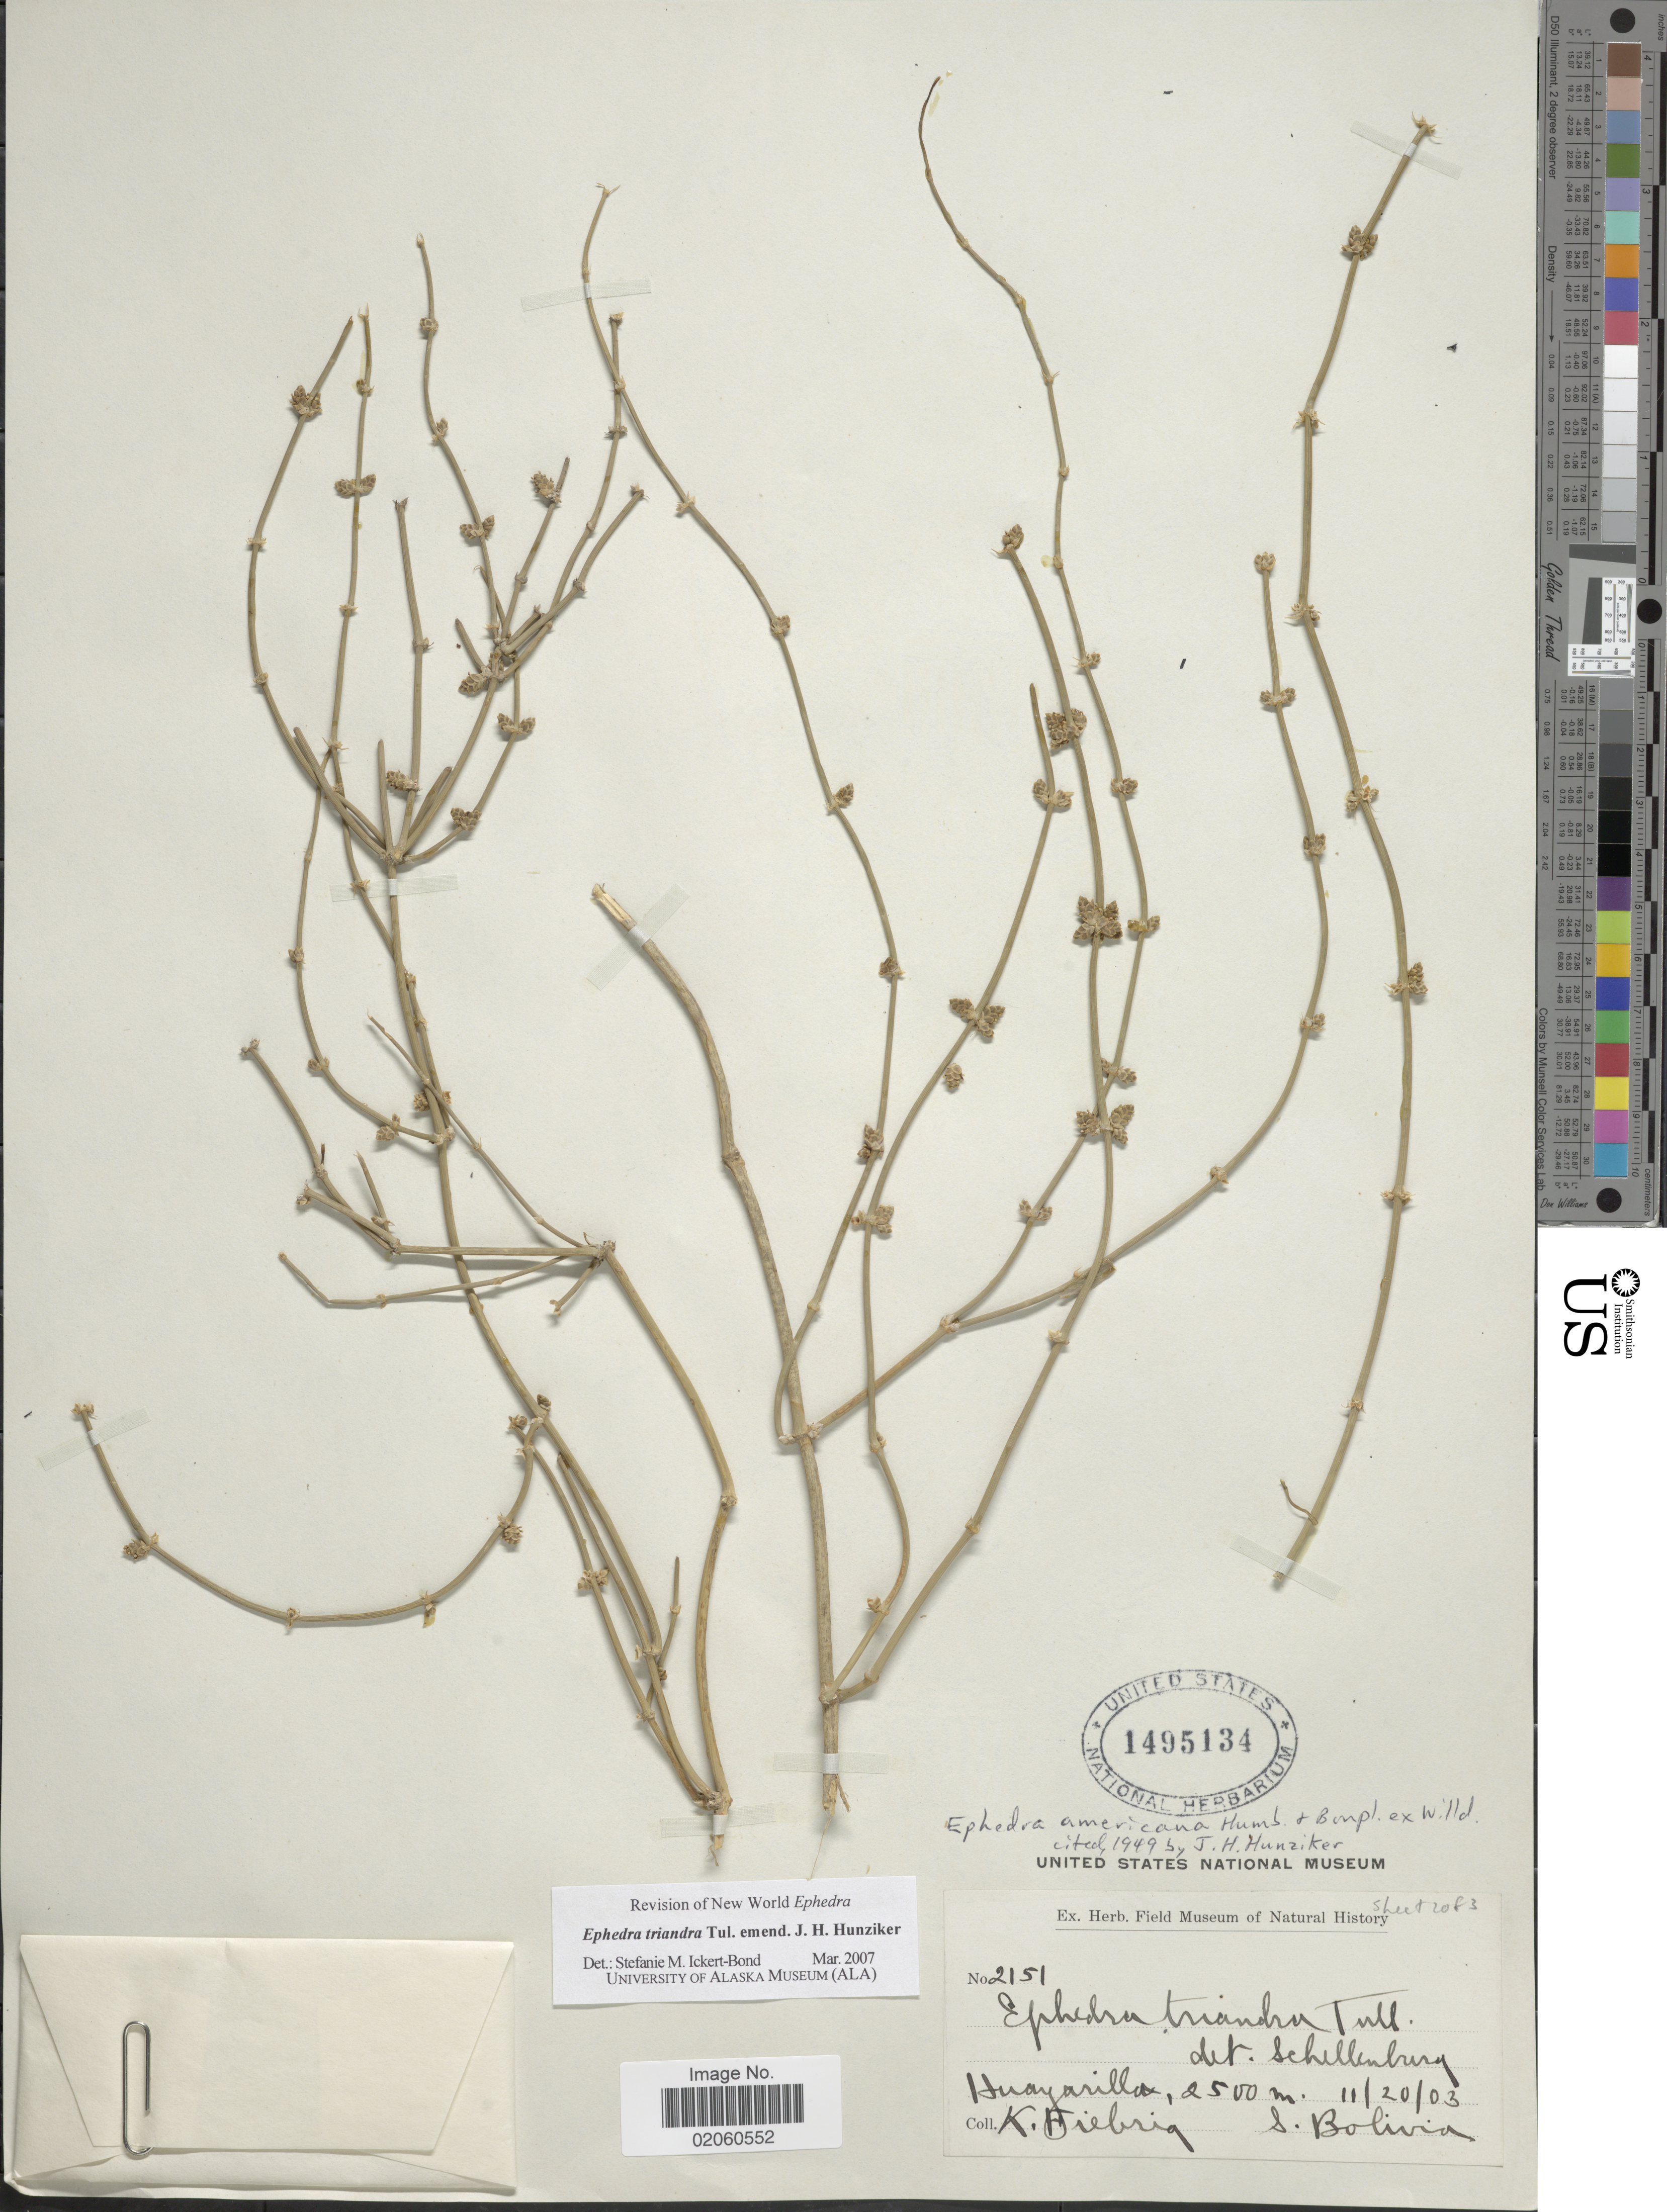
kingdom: Plantae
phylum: Tracheophyta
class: Gnetopsida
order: Ephedrales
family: Ephedraceae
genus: Ephedra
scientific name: Ephedra triandra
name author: Tul.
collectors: K. Fiebrig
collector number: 2151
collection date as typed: Transcribed d/m/y: 20/11/3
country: Bolivia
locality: Huayarilla, S. Bolivia.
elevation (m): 2500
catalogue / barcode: US 1495134